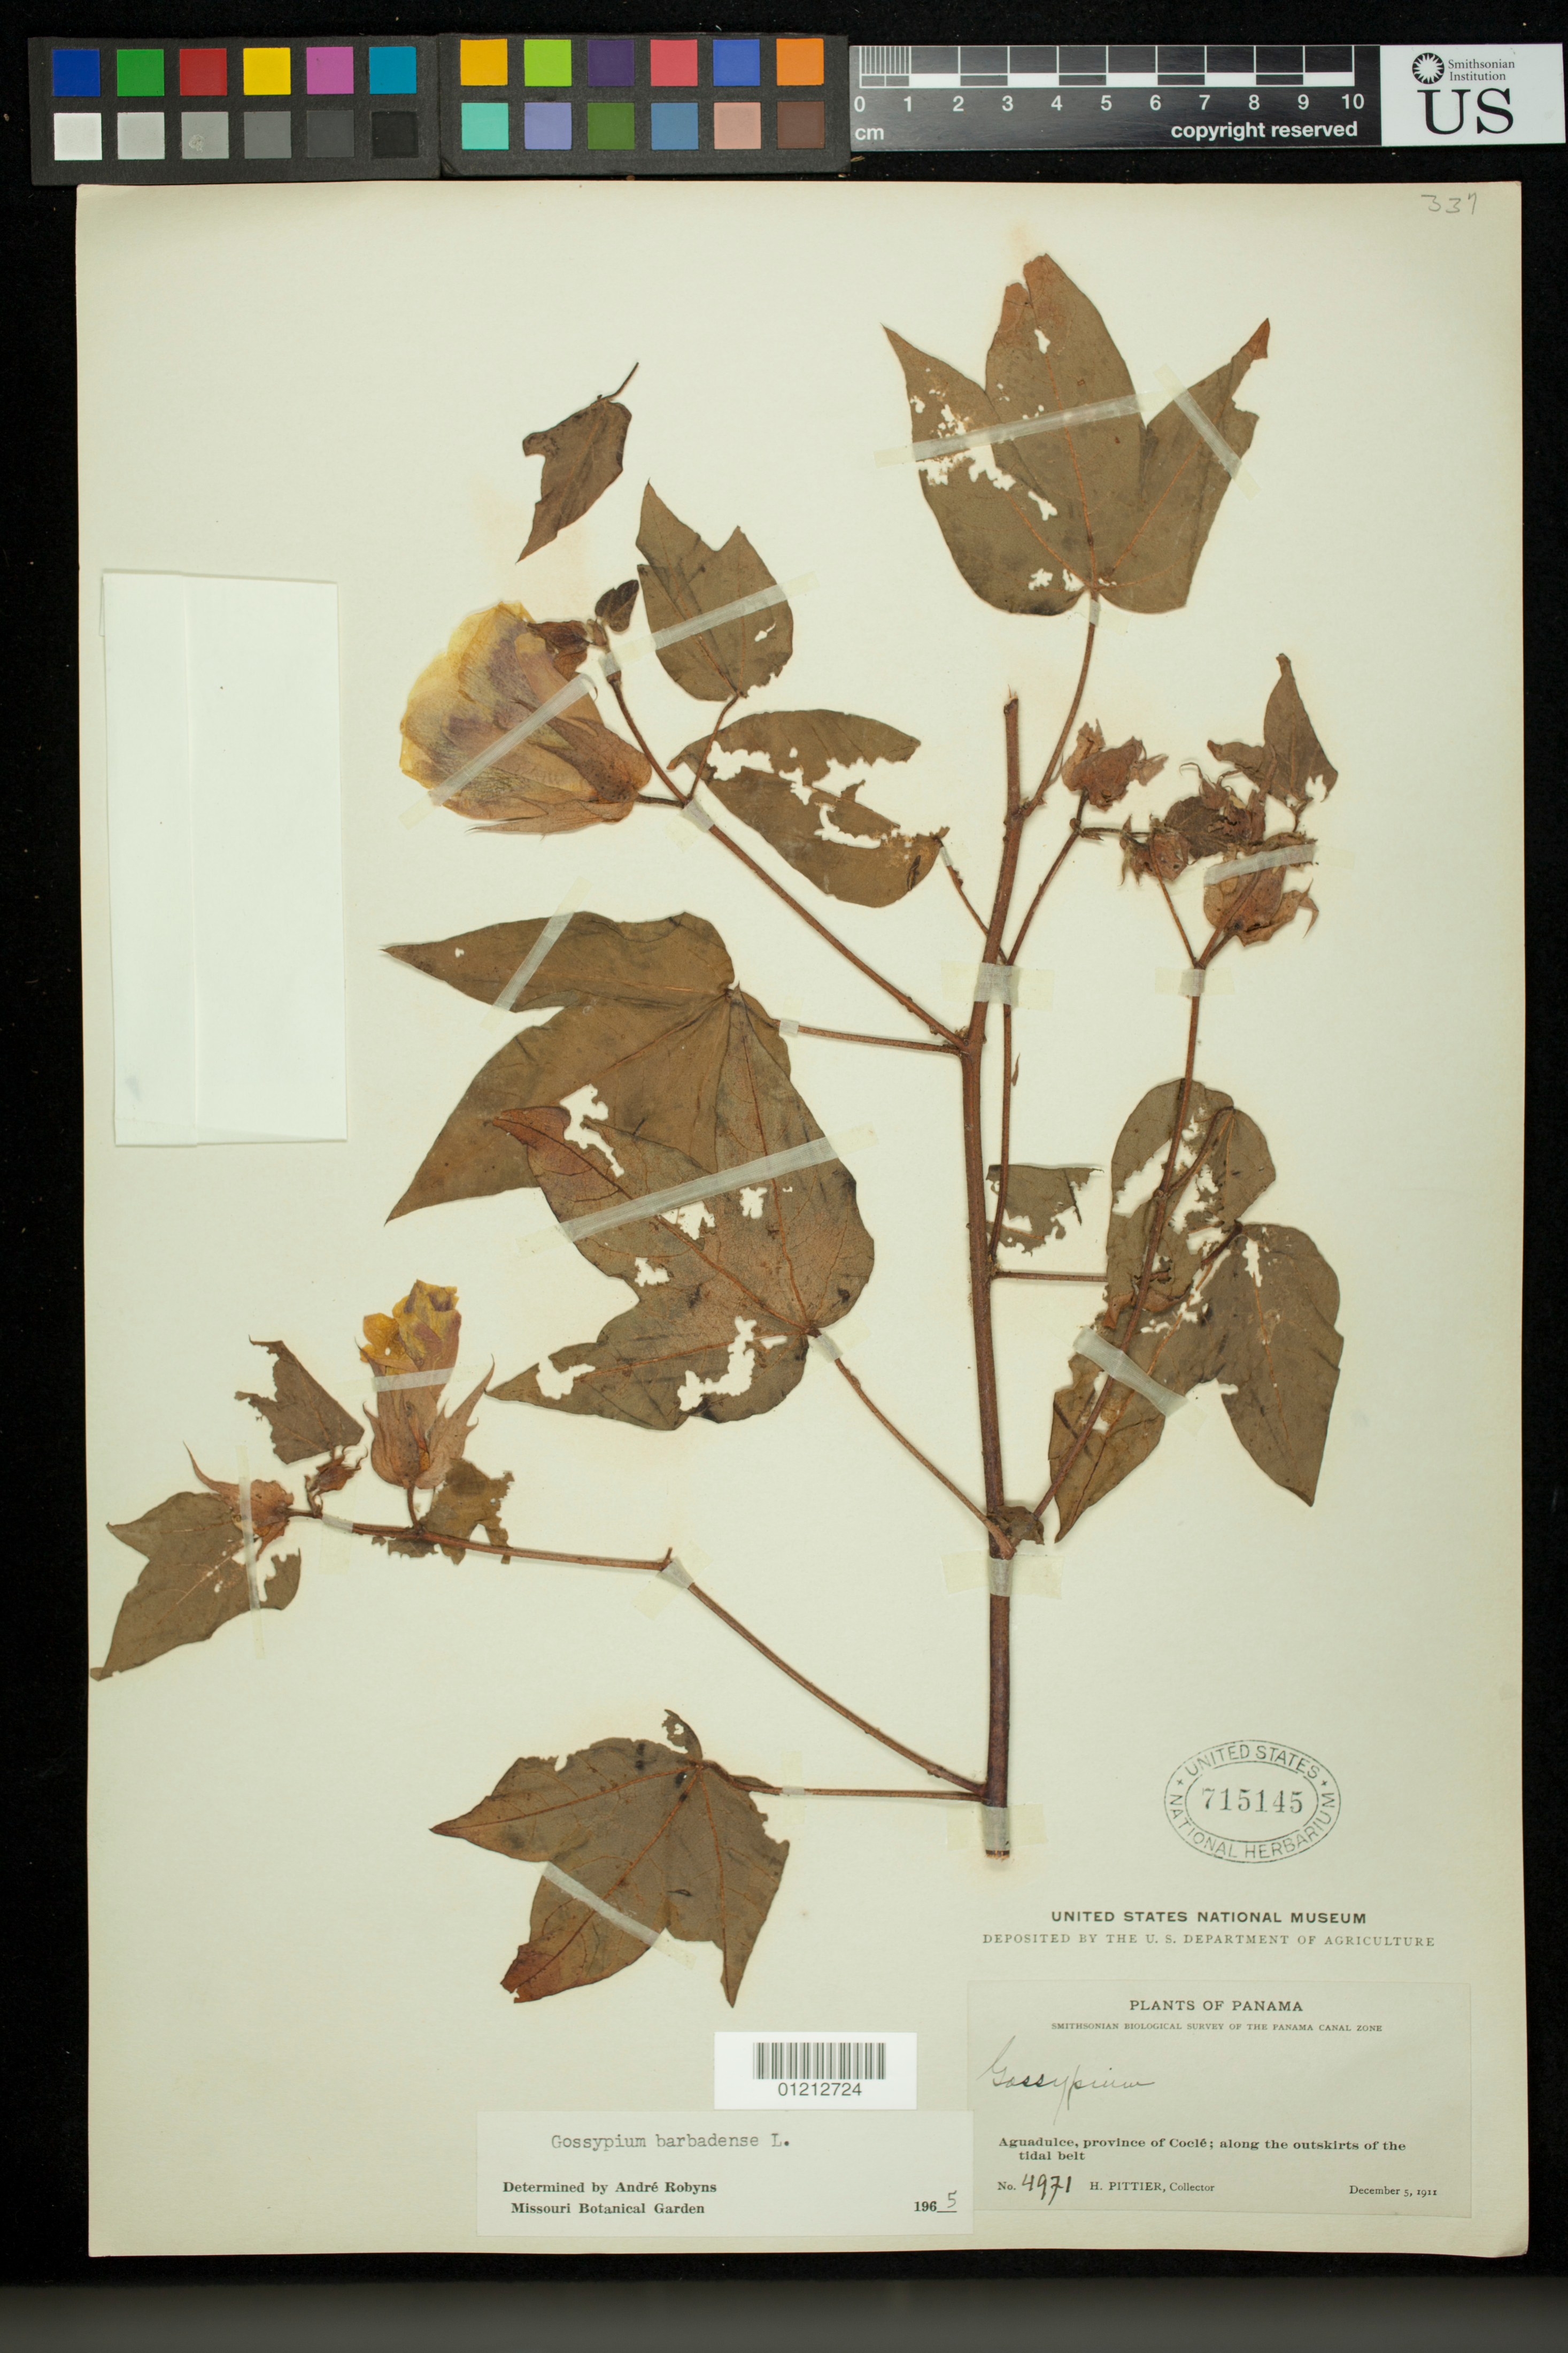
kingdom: Plantae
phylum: Tracheophyta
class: Magnoliopsida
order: Malvales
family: Malvaceae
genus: Gossypium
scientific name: Gossypium barbadense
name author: L.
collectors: H. F. Pittier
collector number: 4971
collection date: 1911-12-05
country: Panama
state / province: Coclé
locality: Aguadulce, along the outskirts of the tidal belt.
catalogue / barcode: US 715145